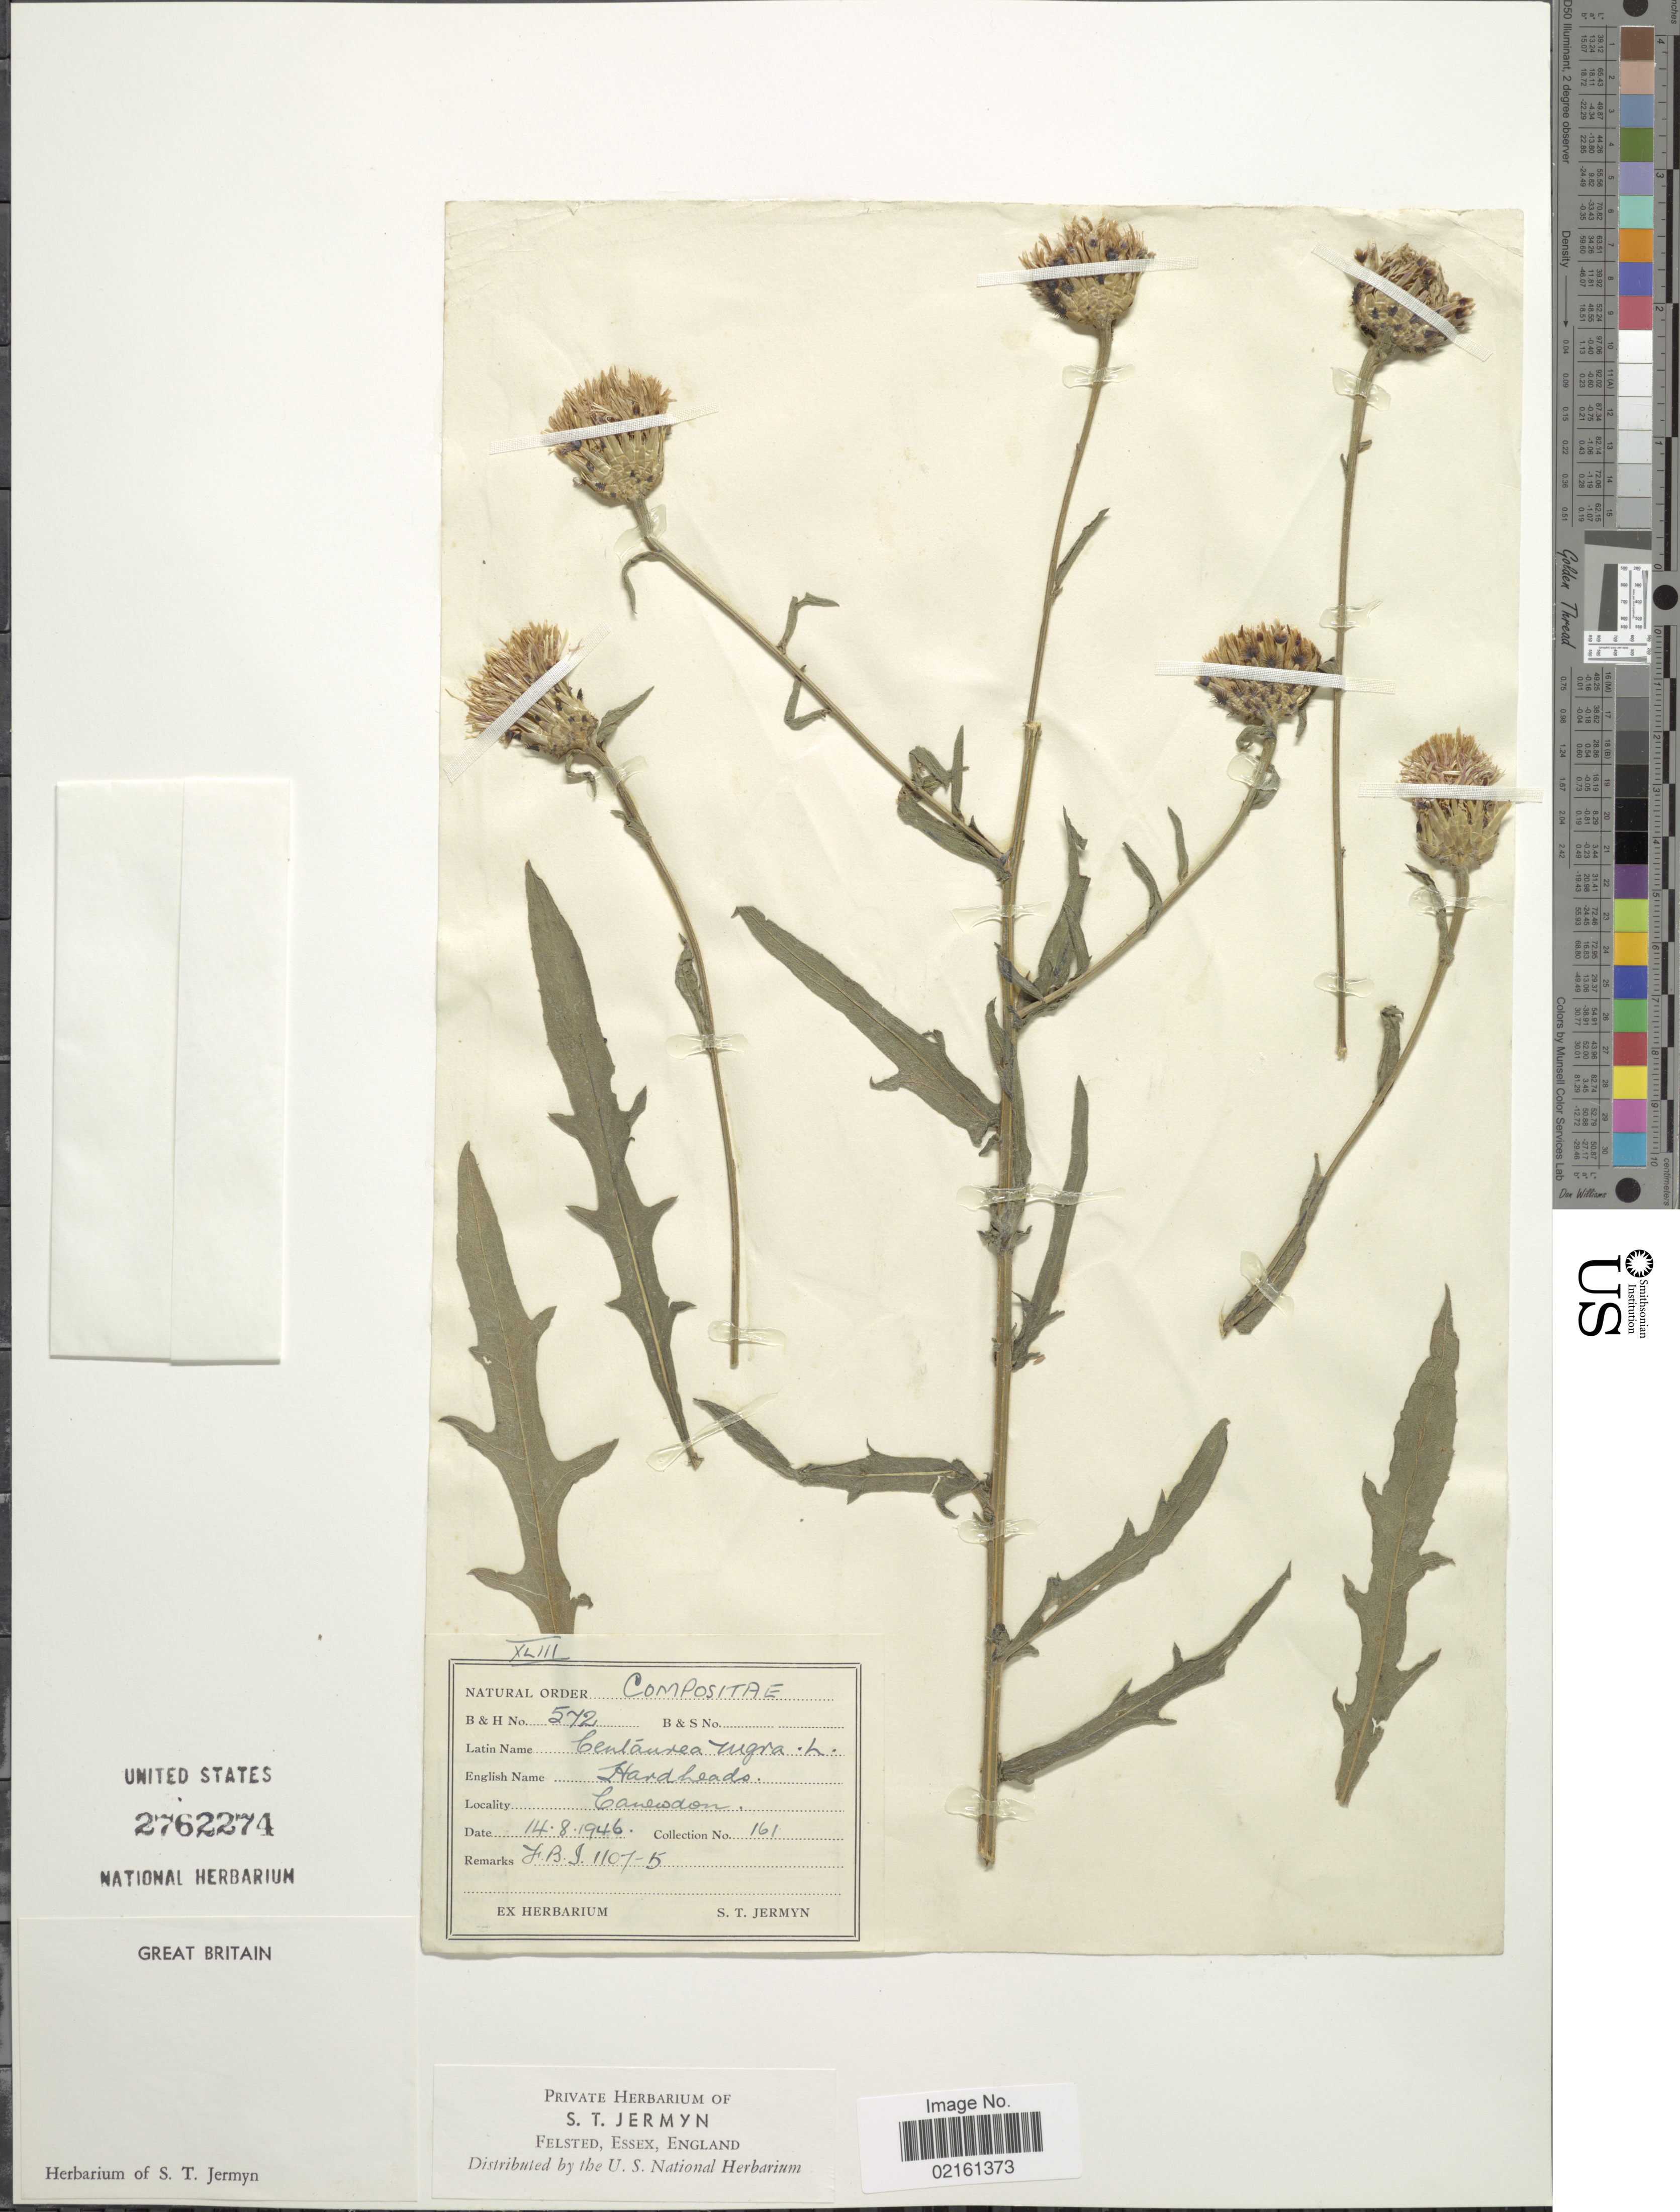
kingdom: Plantae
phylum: Tracheophyta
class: Magnoliopsida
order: Asterales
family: Asteraceae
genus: Centaurea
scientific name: Centaurea nigra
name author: L.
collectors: ex herb. S. T. Jermyn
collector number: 161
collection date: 1946-08-14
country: United Kingdom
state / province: England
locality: Great Britain, Canewdon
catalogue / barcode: US 2762274